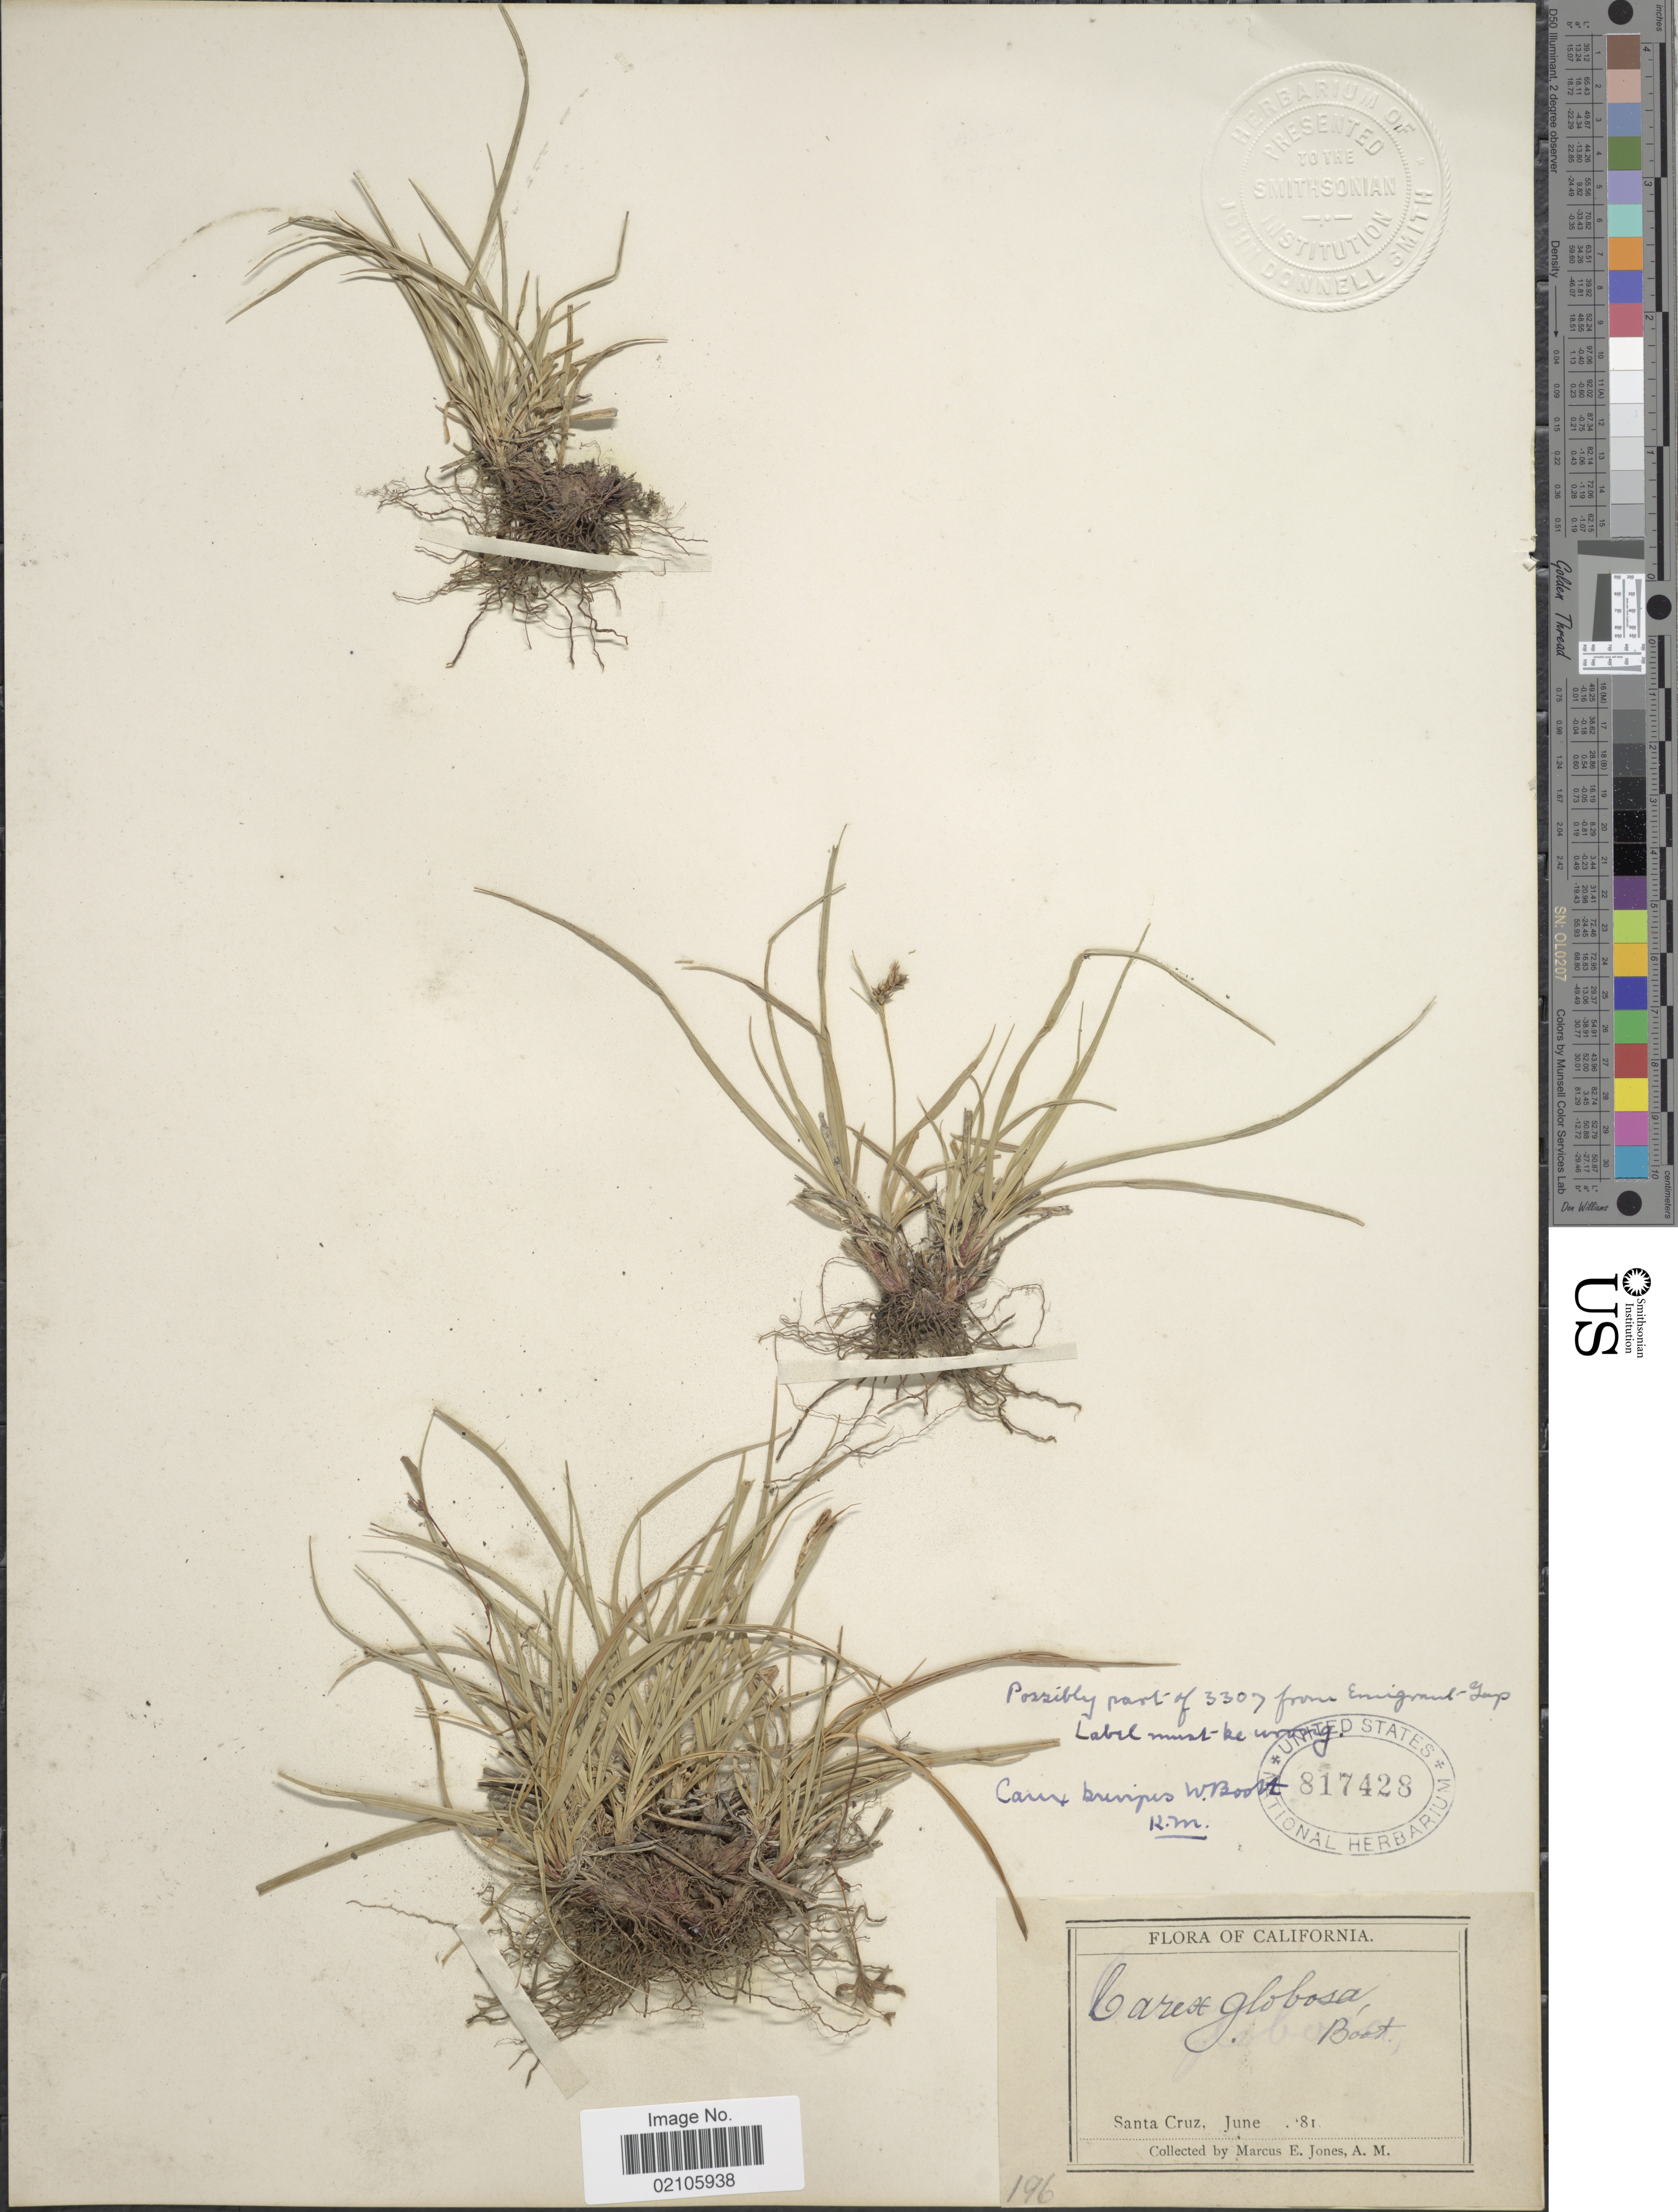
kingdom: Plantae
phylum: Tracheophyta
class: Liliopsida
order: Poales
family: Cyperaceae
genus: Carex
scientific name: Carex rossii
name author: Boott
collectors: M. E. Jones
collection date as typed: Transcribed d/m/y: /6/81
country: United States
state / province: California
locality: Santa Cruz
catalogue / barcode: US 817428